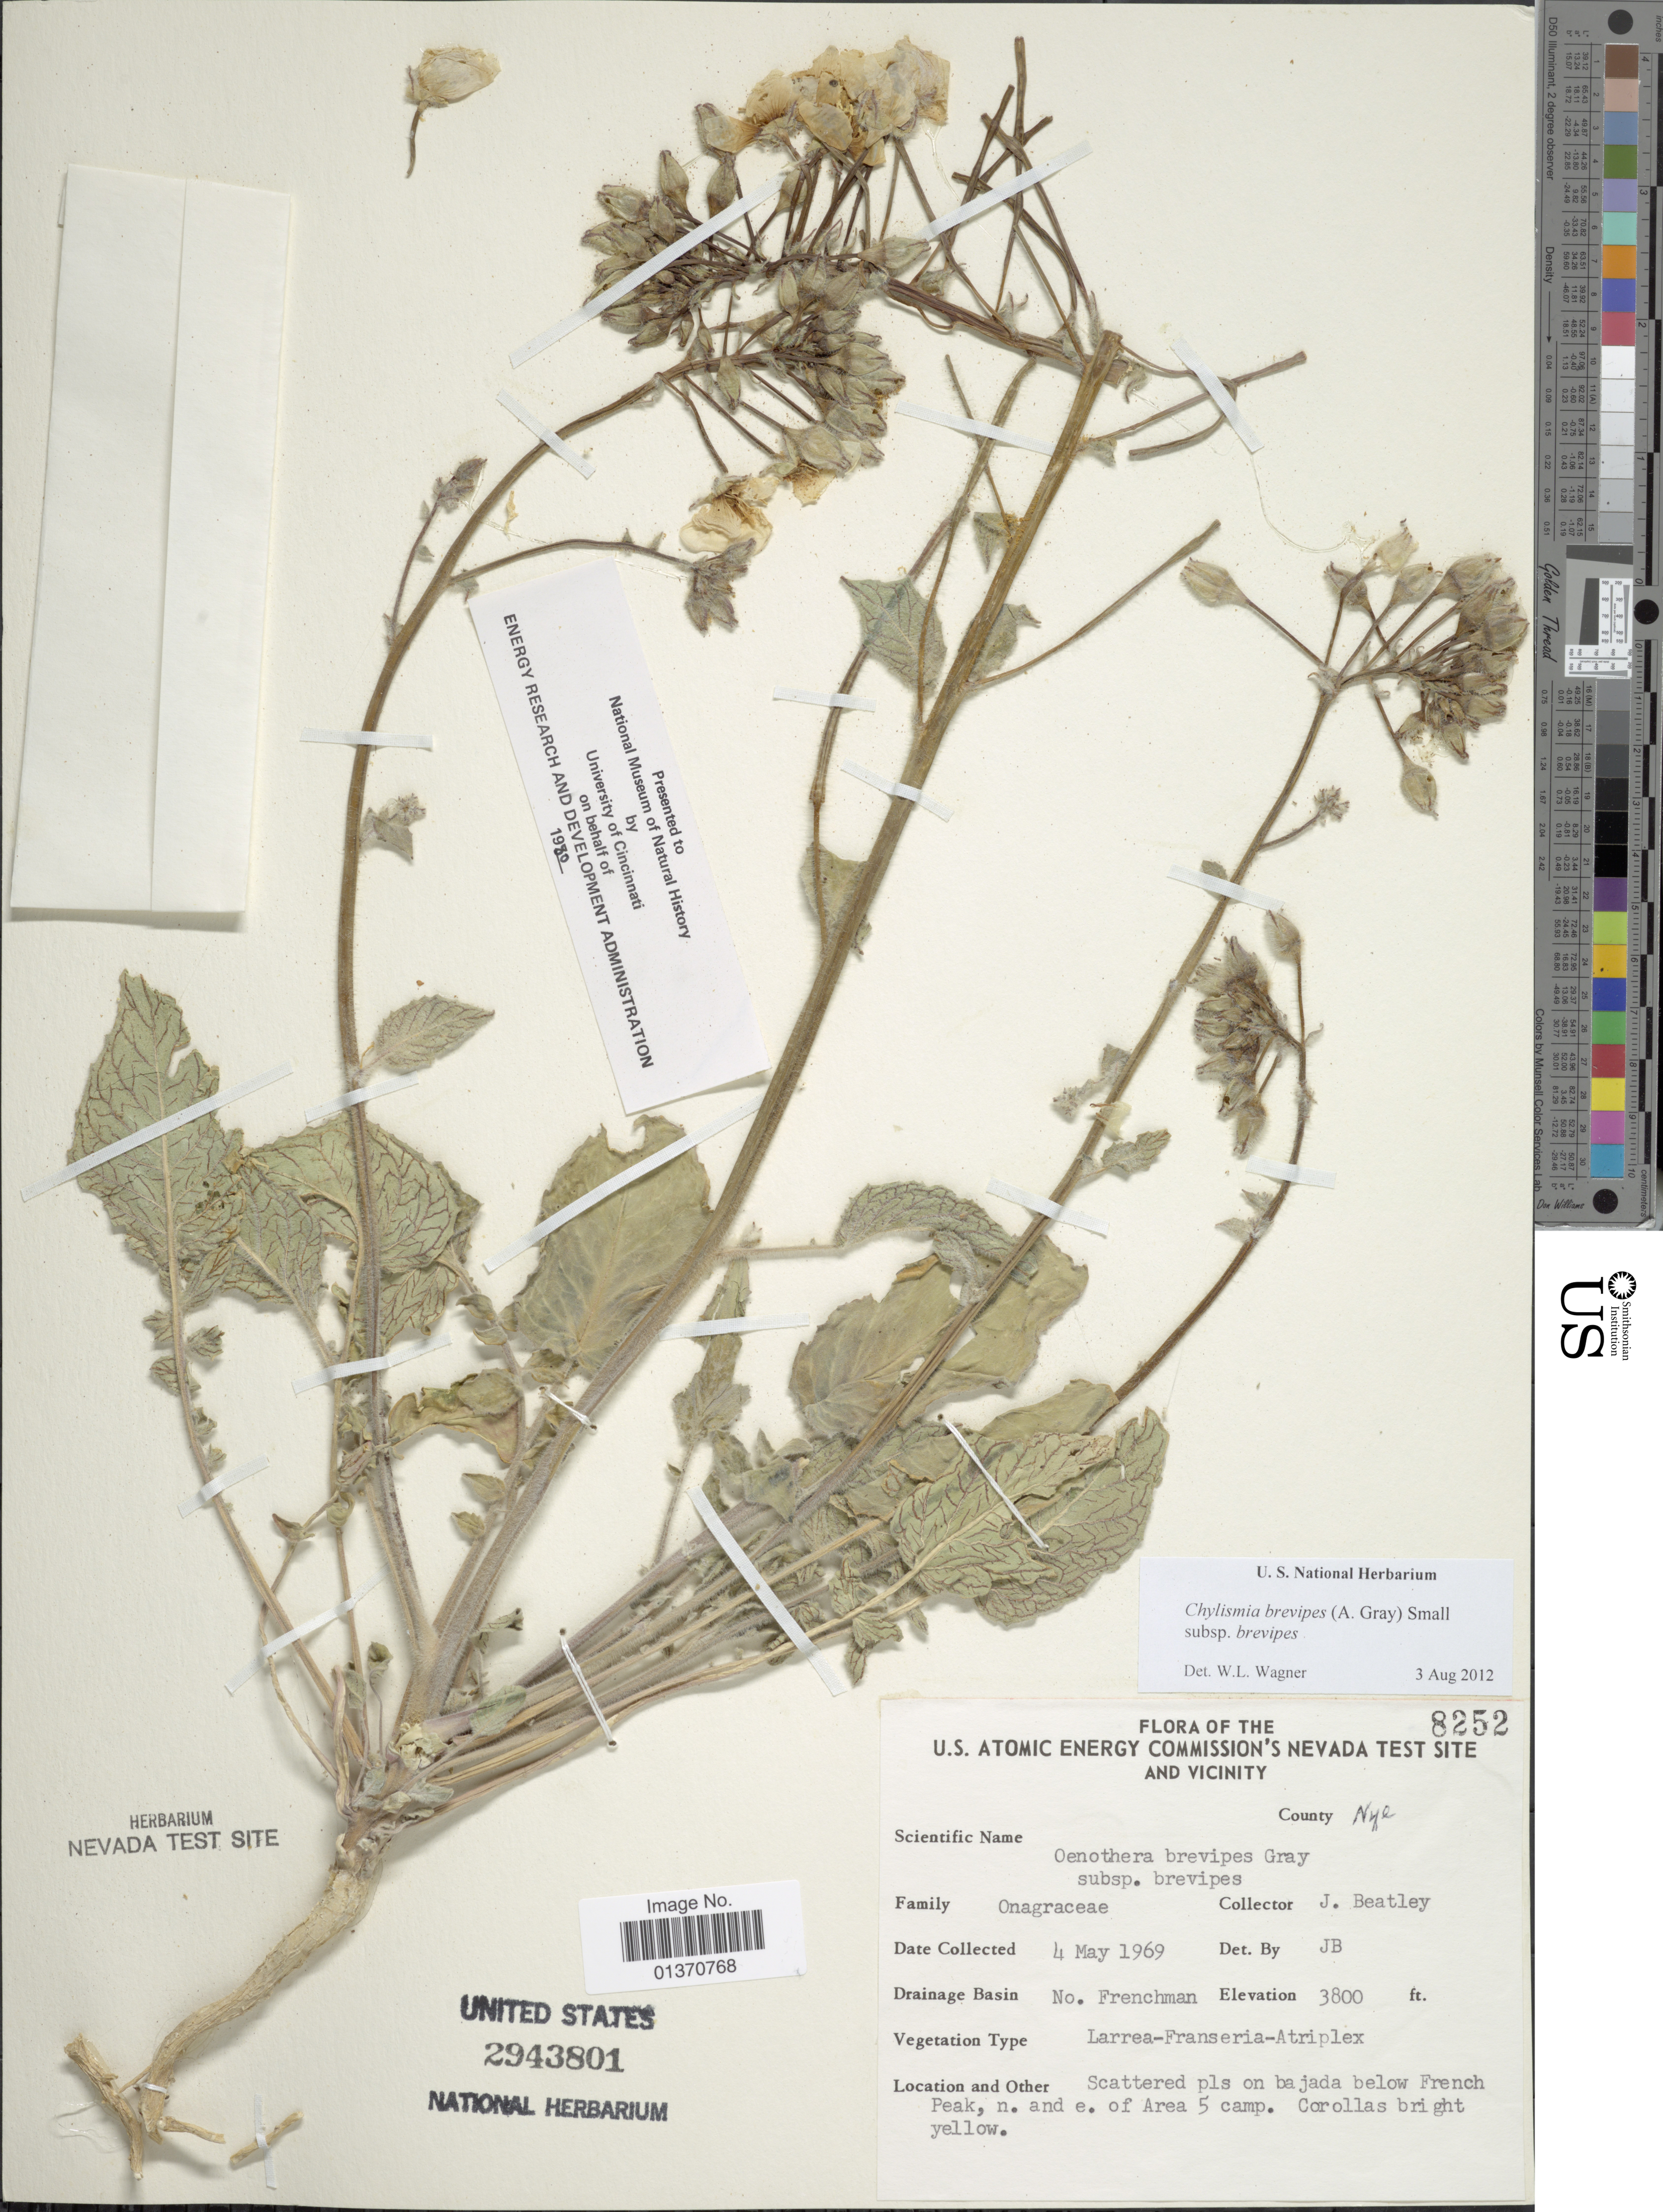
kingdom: Plantae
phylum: Tracheophyta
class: Magnoliopsida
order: Myrtales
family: Onagraceae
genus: Chylismia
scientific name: Chylismia brevipes subsp. brevipes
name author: (A. Gray) Small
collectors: J. C. Beatley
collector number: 8252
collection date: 1969-05-04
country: United States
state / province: Nevada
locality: U. S. Atomic Energy Commission's Nevada Test Site and Vicinity, County Nye, No. Frenchman, Scattered pls on bajada below French Peak, n. and e. of Area 5 camp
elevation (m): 1158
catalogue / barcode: US 2943801